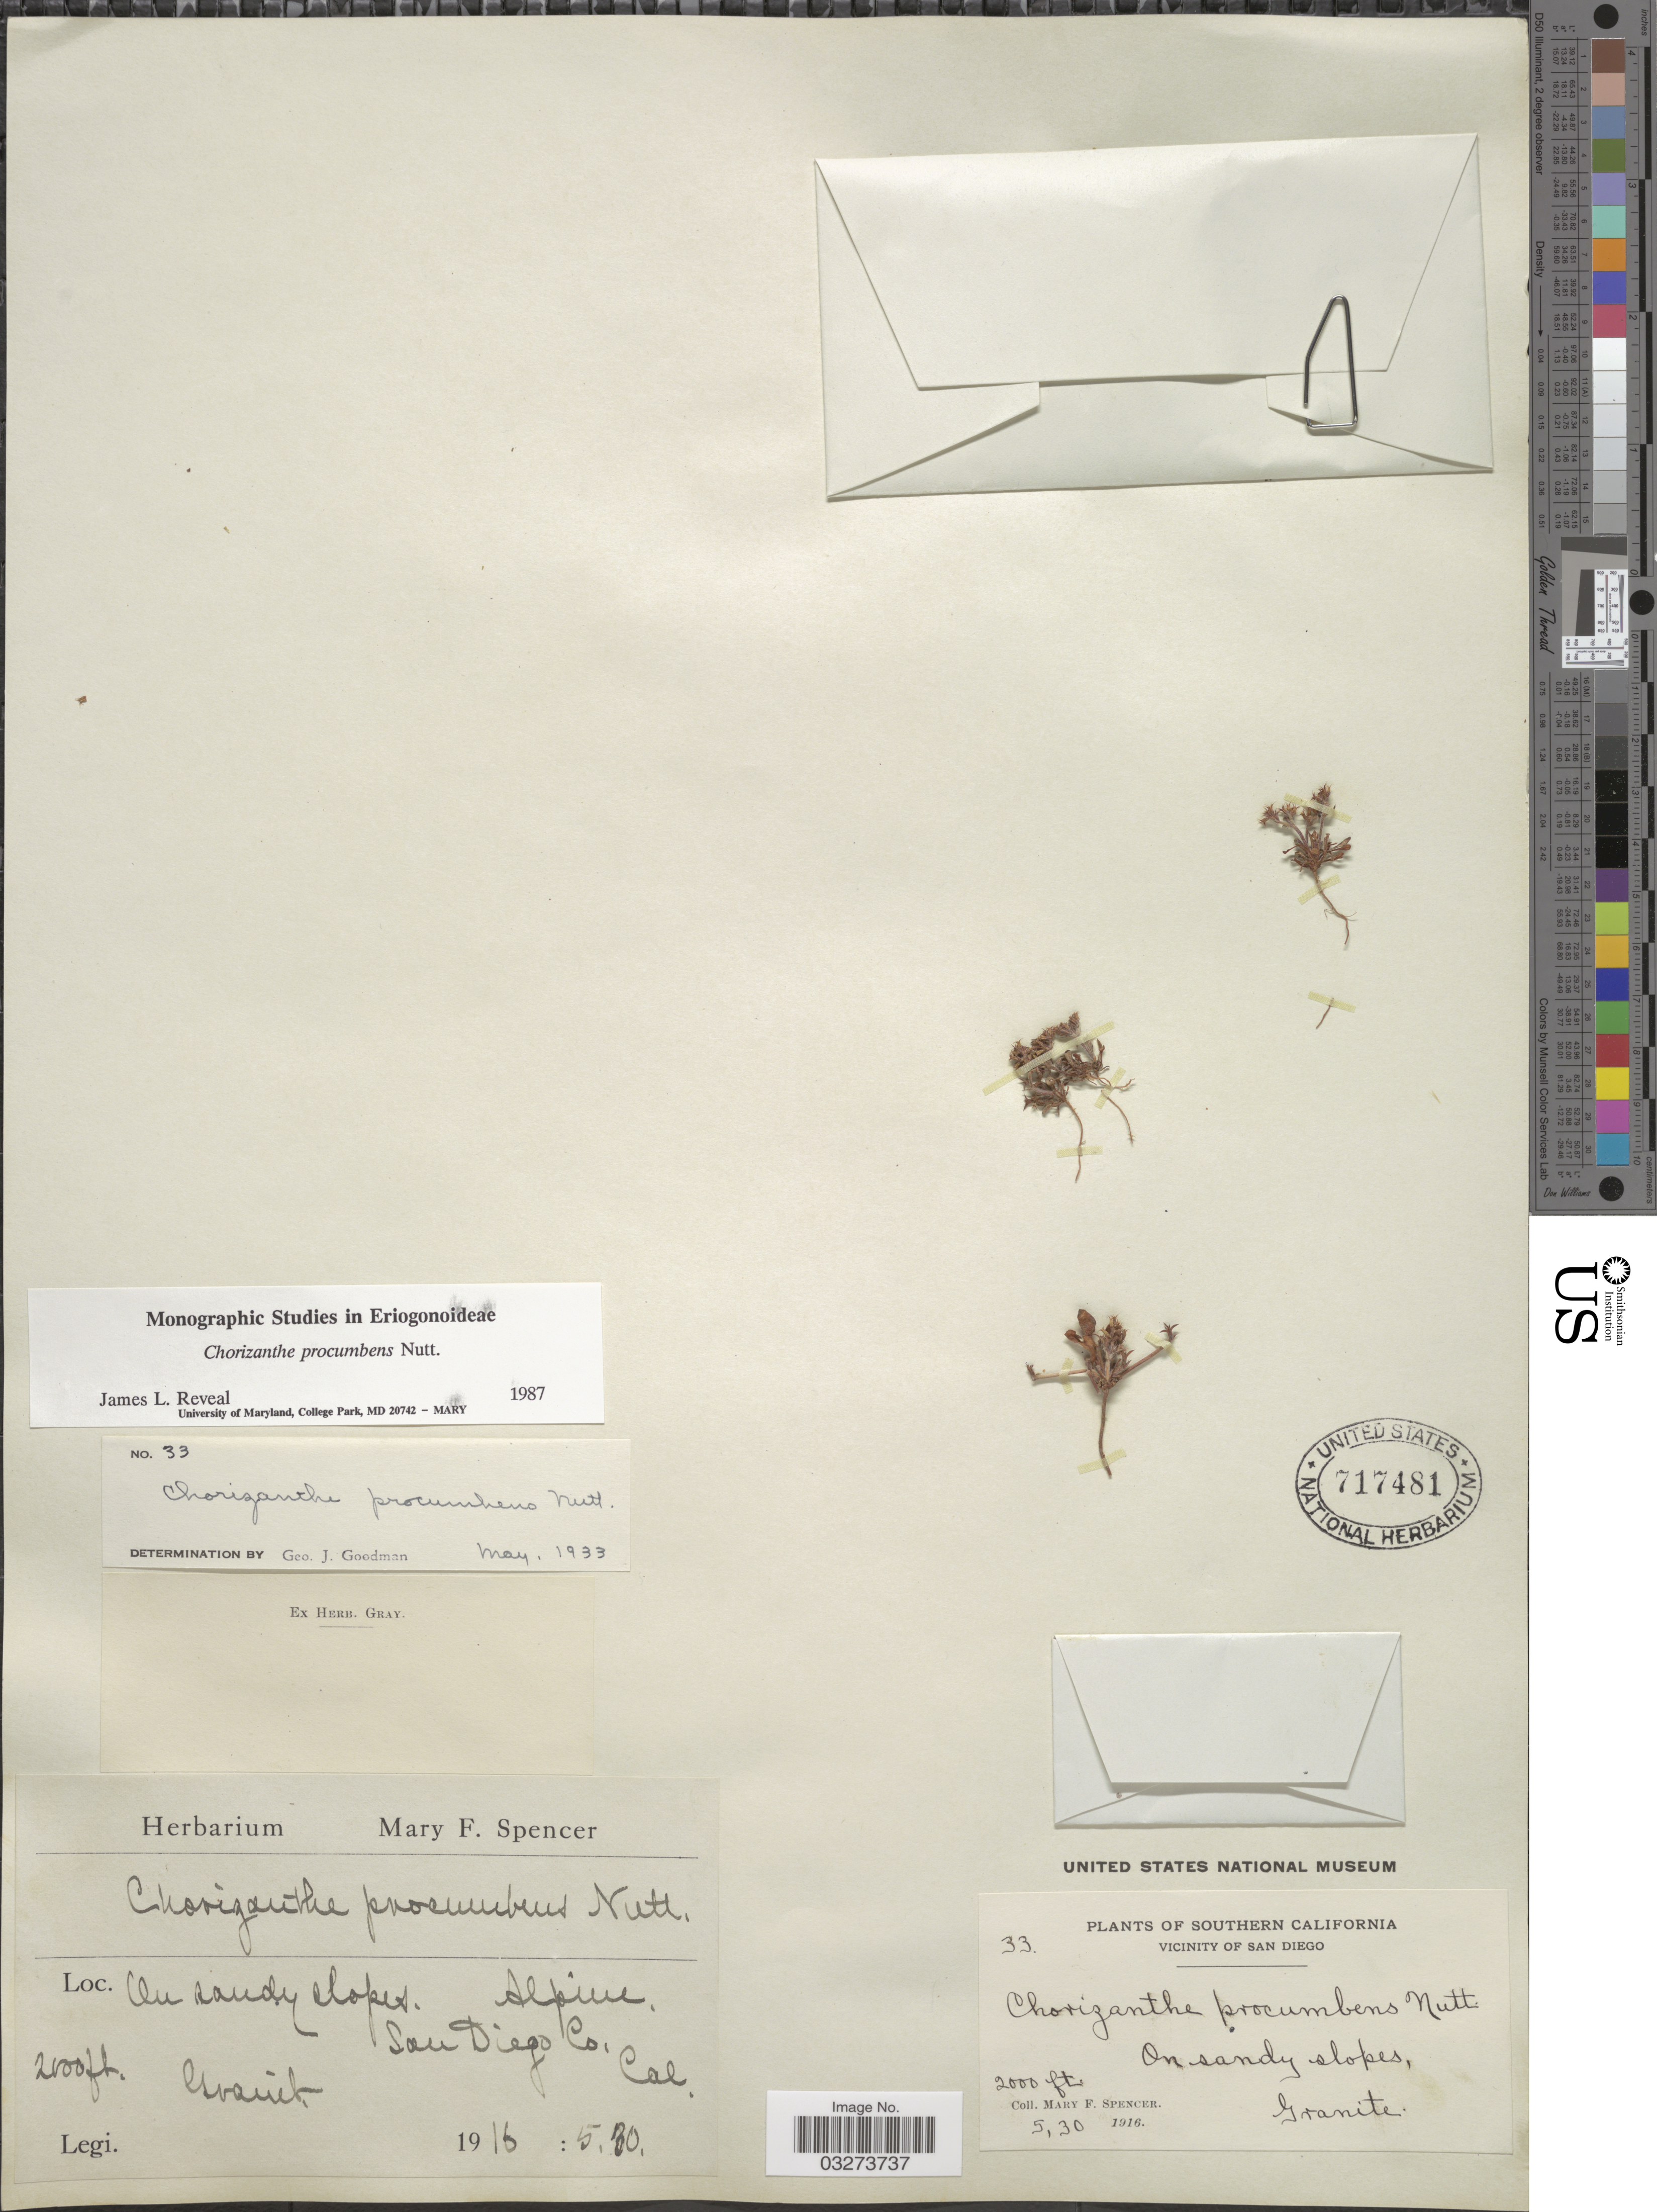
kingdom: Plantae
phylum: Tracheophyta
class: Magnoliopsida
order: Caryophyllales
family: Polygonaceae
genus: Chorizanthe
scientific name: Chorizanthe procumbens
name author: Nutt.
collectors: M. Spencer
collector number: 33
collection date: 1916-05-30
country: United States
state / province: California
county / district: San Diego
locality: Southern California, Vicinity of San Diego, On sandy slopes, San Diego Co.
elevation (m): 610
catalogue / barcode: US 717481